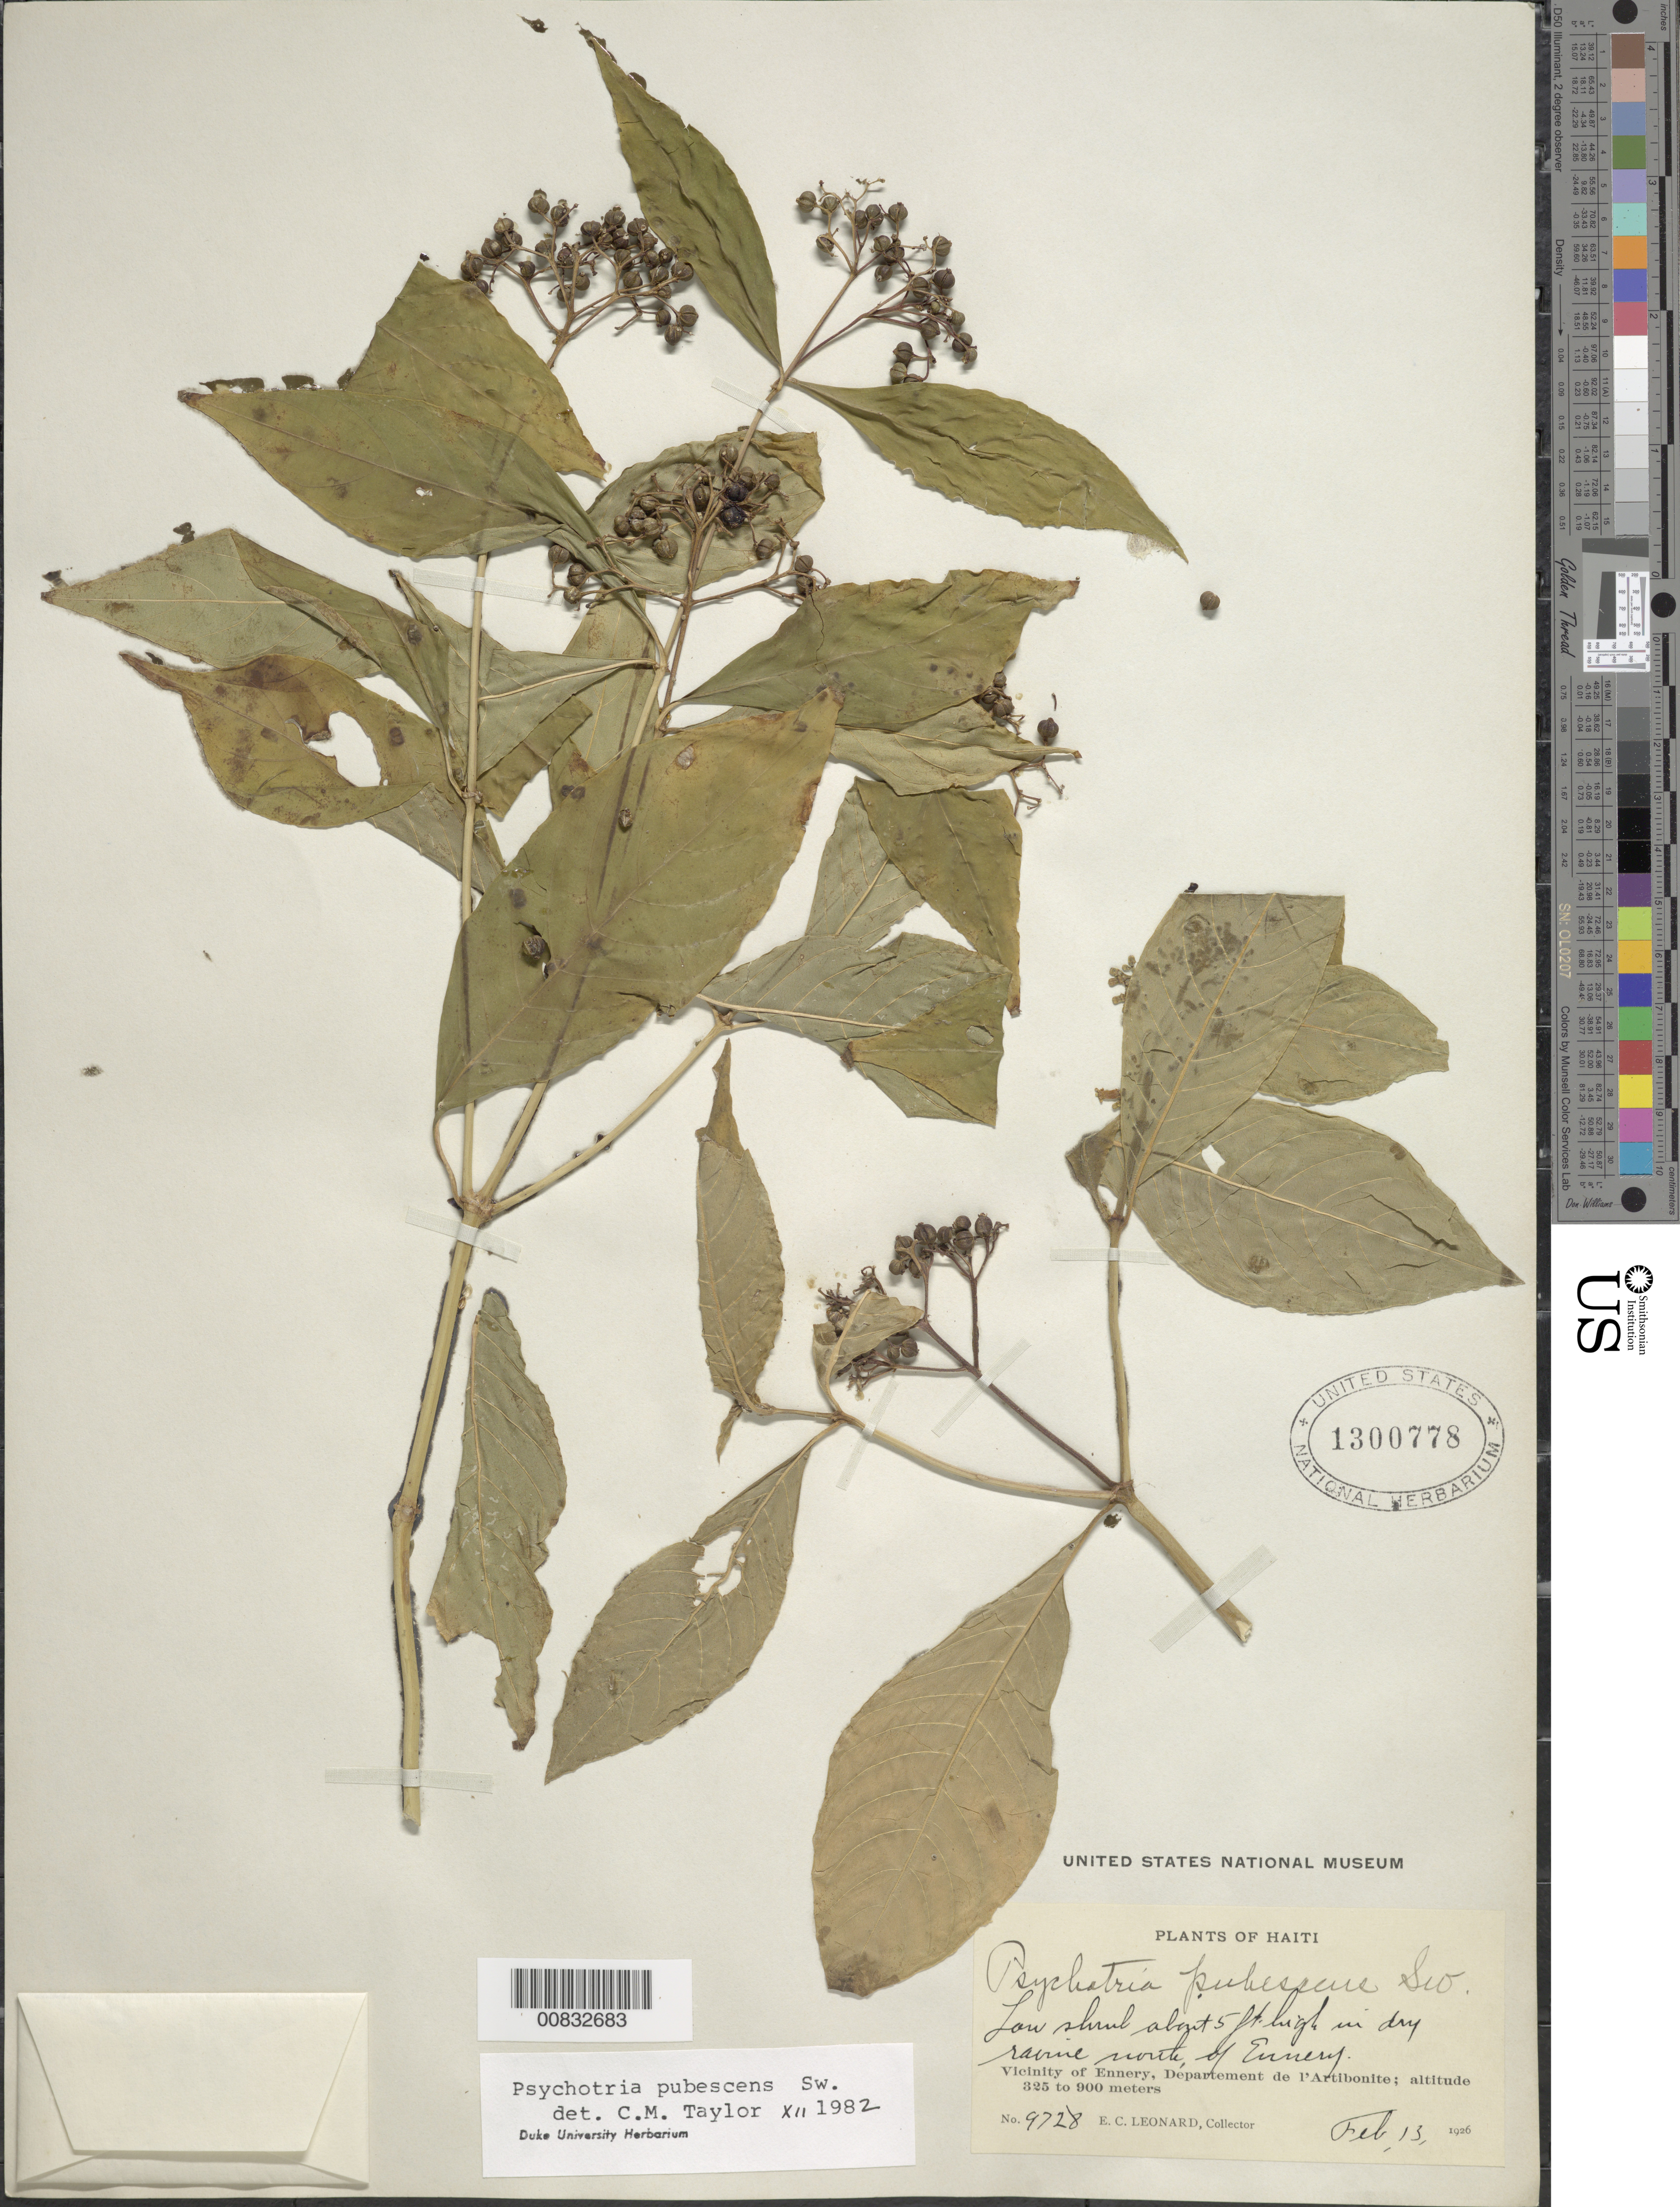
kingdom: Plantae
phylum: Tracheophyta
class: Magnoliopsida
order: Gentianales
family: Rubiaceae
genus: Psychotria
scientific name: Psychotria pubescens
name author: Sw.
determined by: Taylor, Charlotte M.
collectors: E. C. Leonard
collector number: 9728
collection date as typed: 13 Feb 1926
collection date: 1926-02-13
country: Haiti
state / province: Artibonite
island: Hispaniola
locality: Vicinity of Ennery, N of town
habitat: In dry ravine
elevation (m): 325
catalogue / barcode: US 1300778